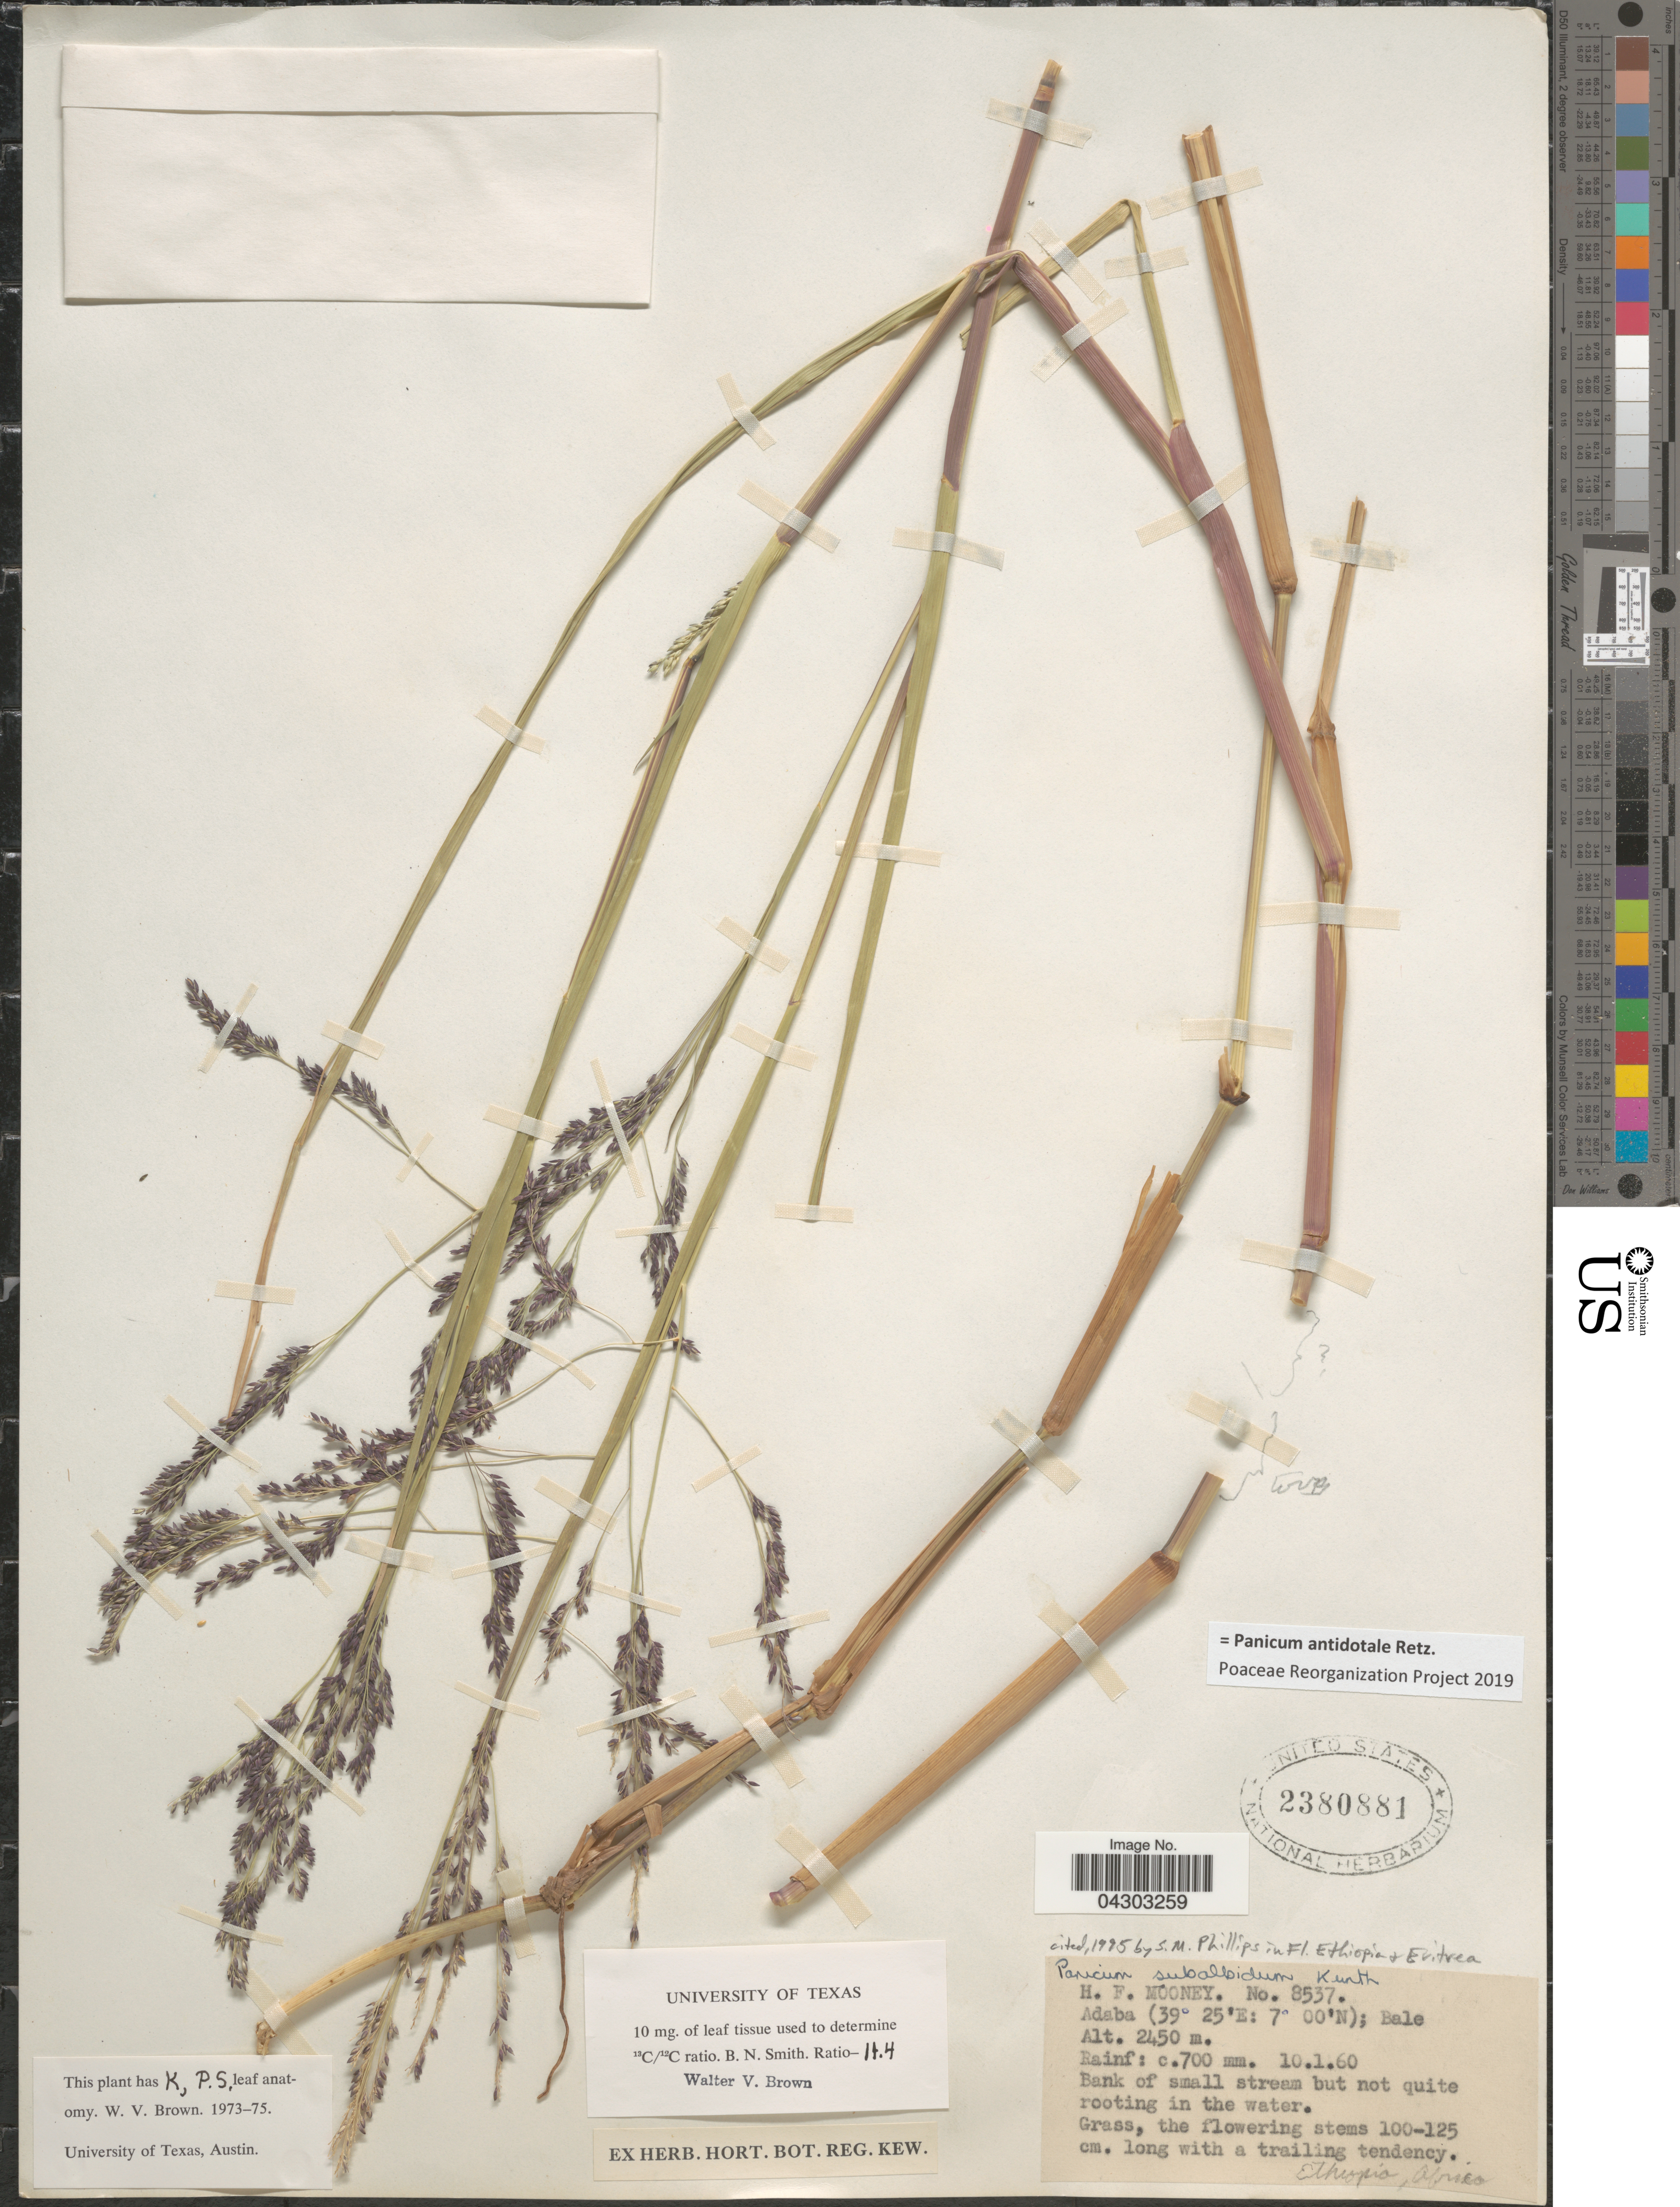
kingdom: Plantae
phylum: Tracheophyta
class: Liliopsida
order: Poales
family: Poaceae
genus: Panicum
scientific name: Panicum antidotale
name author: Retz.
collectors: H. Mooney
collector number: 8537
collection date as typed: Transcribed d/m/y: 10/1/60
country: Ethiopia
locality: Adaba; Bale.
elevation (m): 2450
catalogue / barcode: US 2380881